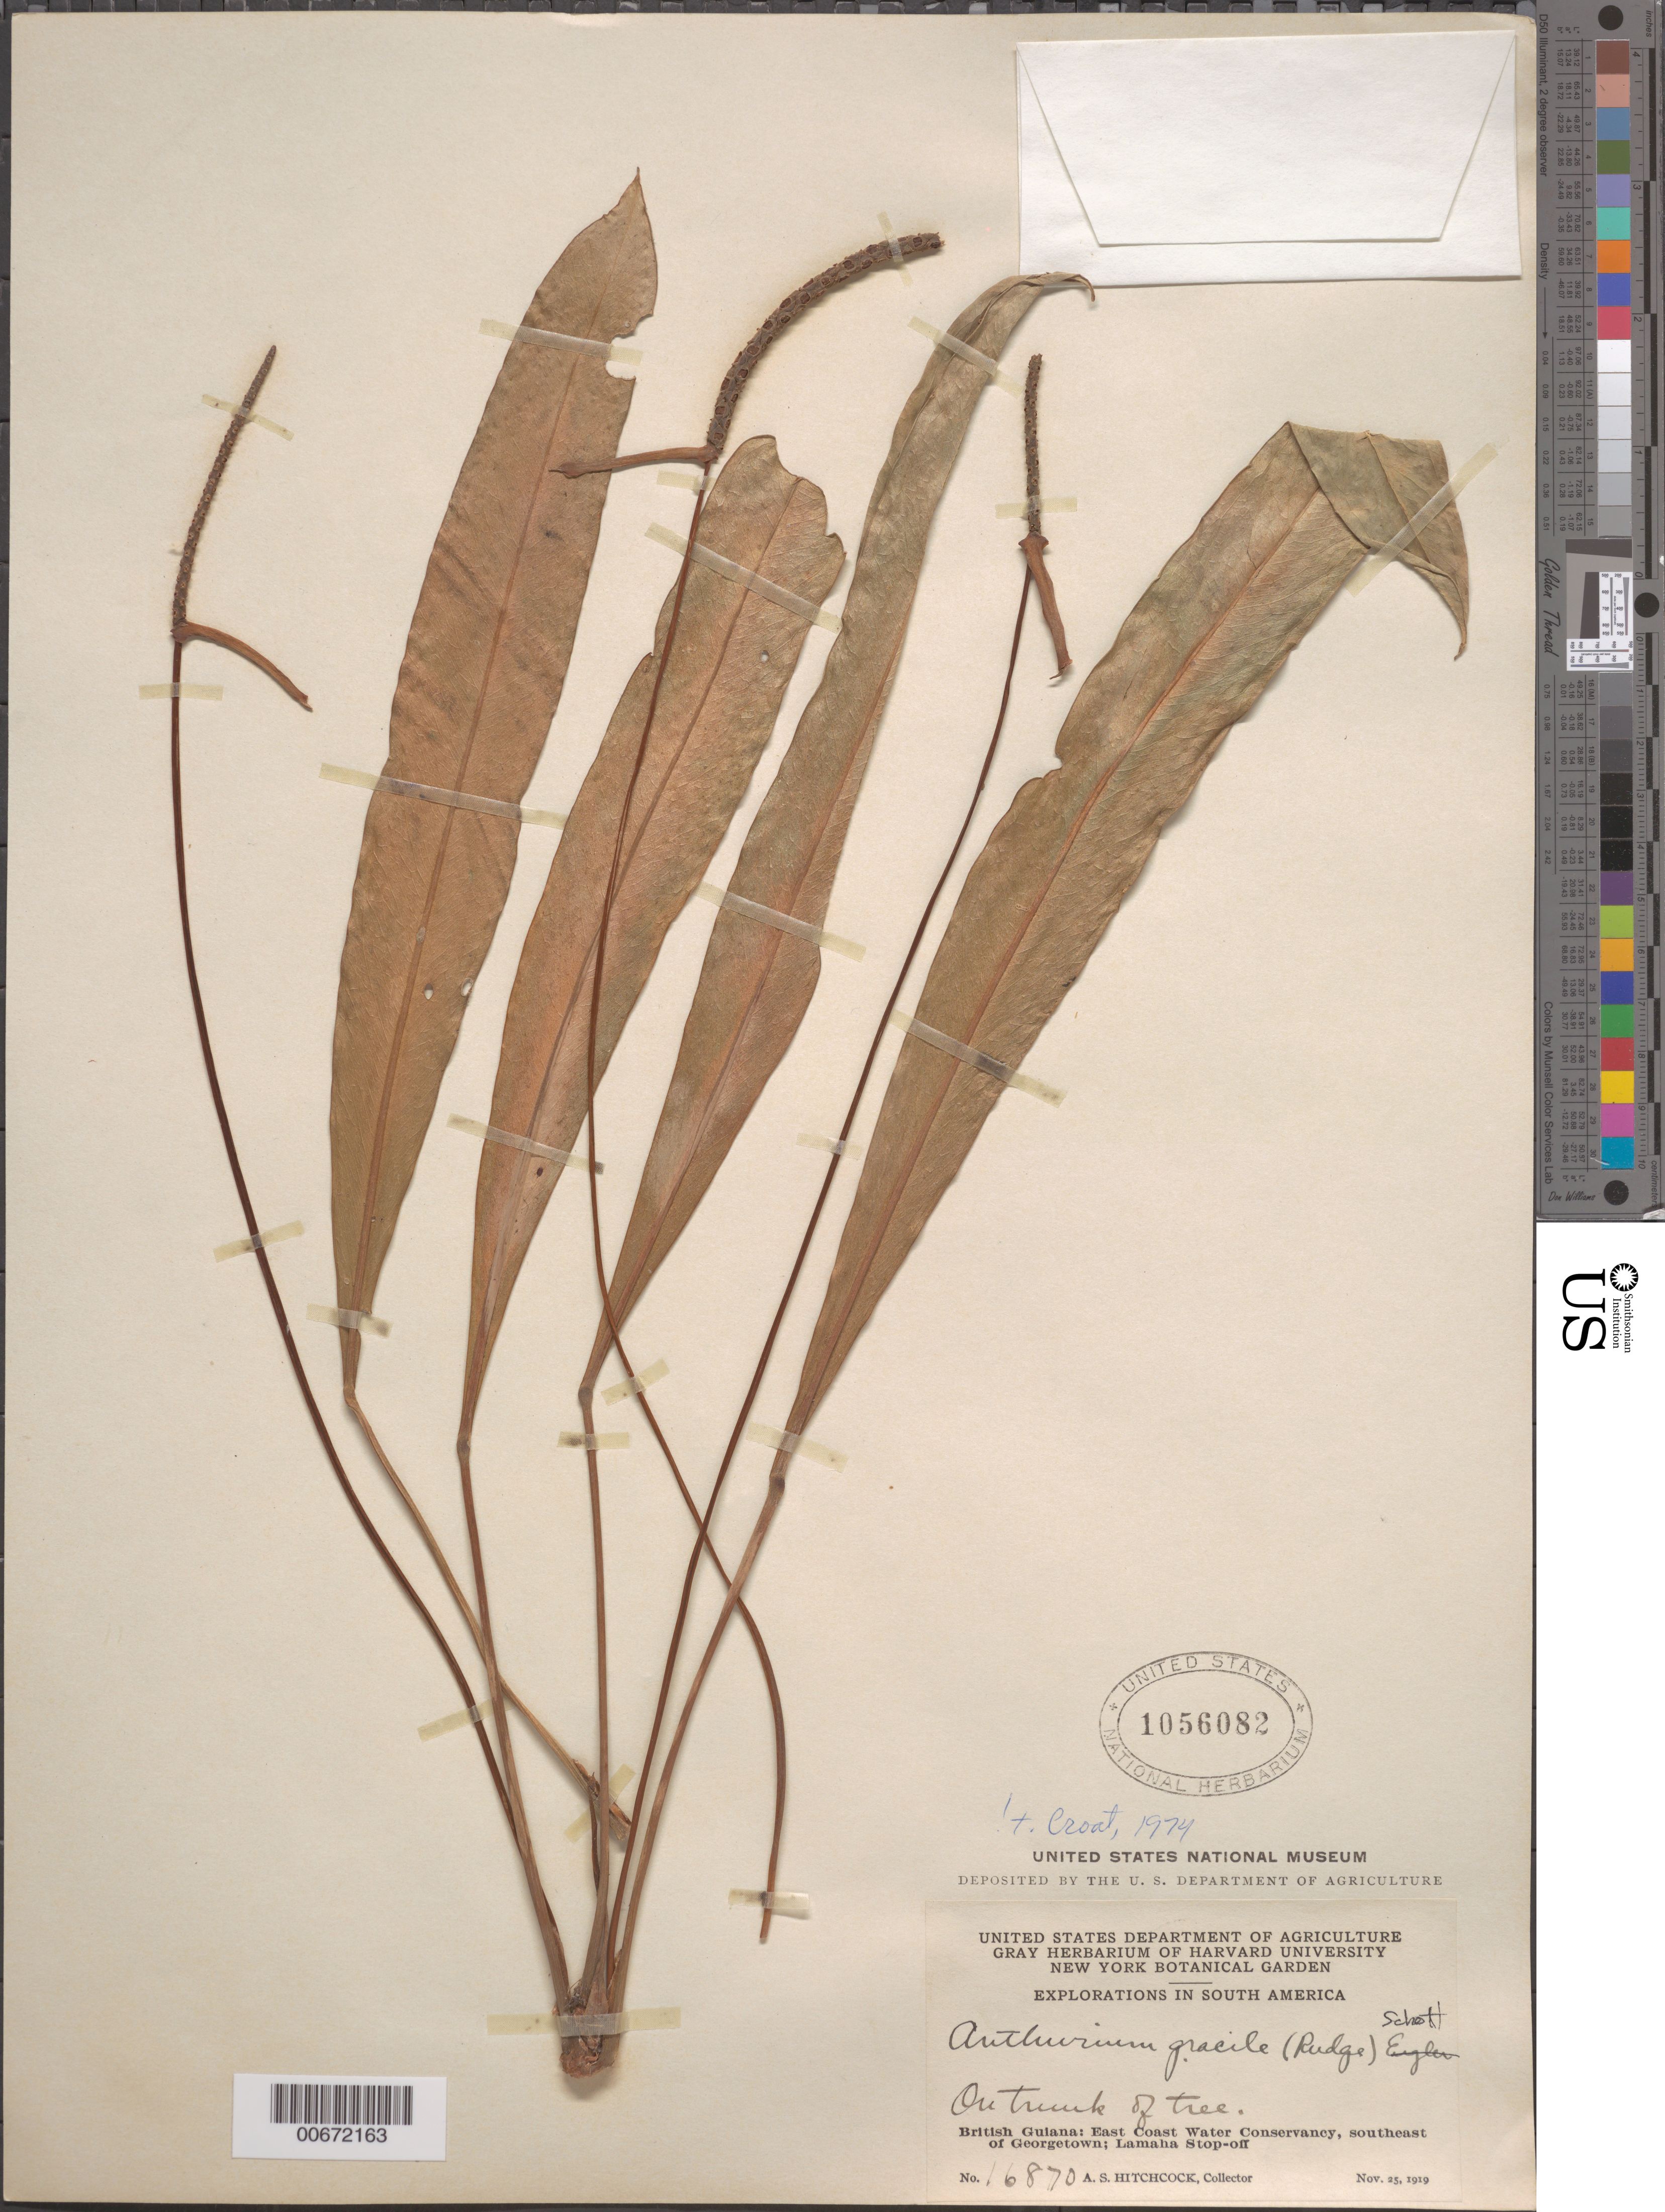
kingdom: Plantae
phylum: Tracheophyta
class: Liliopsida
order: Alismatales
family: Araceae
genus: Anthurium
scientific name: Anthurium gracile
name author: (Rudge) Schott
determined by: Croat, Thomas B., Missouri Botanical Garden (MO)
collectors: A. S. Hitchcock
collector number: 16870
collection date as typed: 25-Nov-19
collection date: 1919-11-25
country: Guyana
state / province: Demerara-Mahaica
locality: Lamaha Stop-Off, Georgetown, SE of, East Coast Water Conservancy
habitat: On trunk of tree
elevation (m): -2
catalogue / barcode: US 1056082